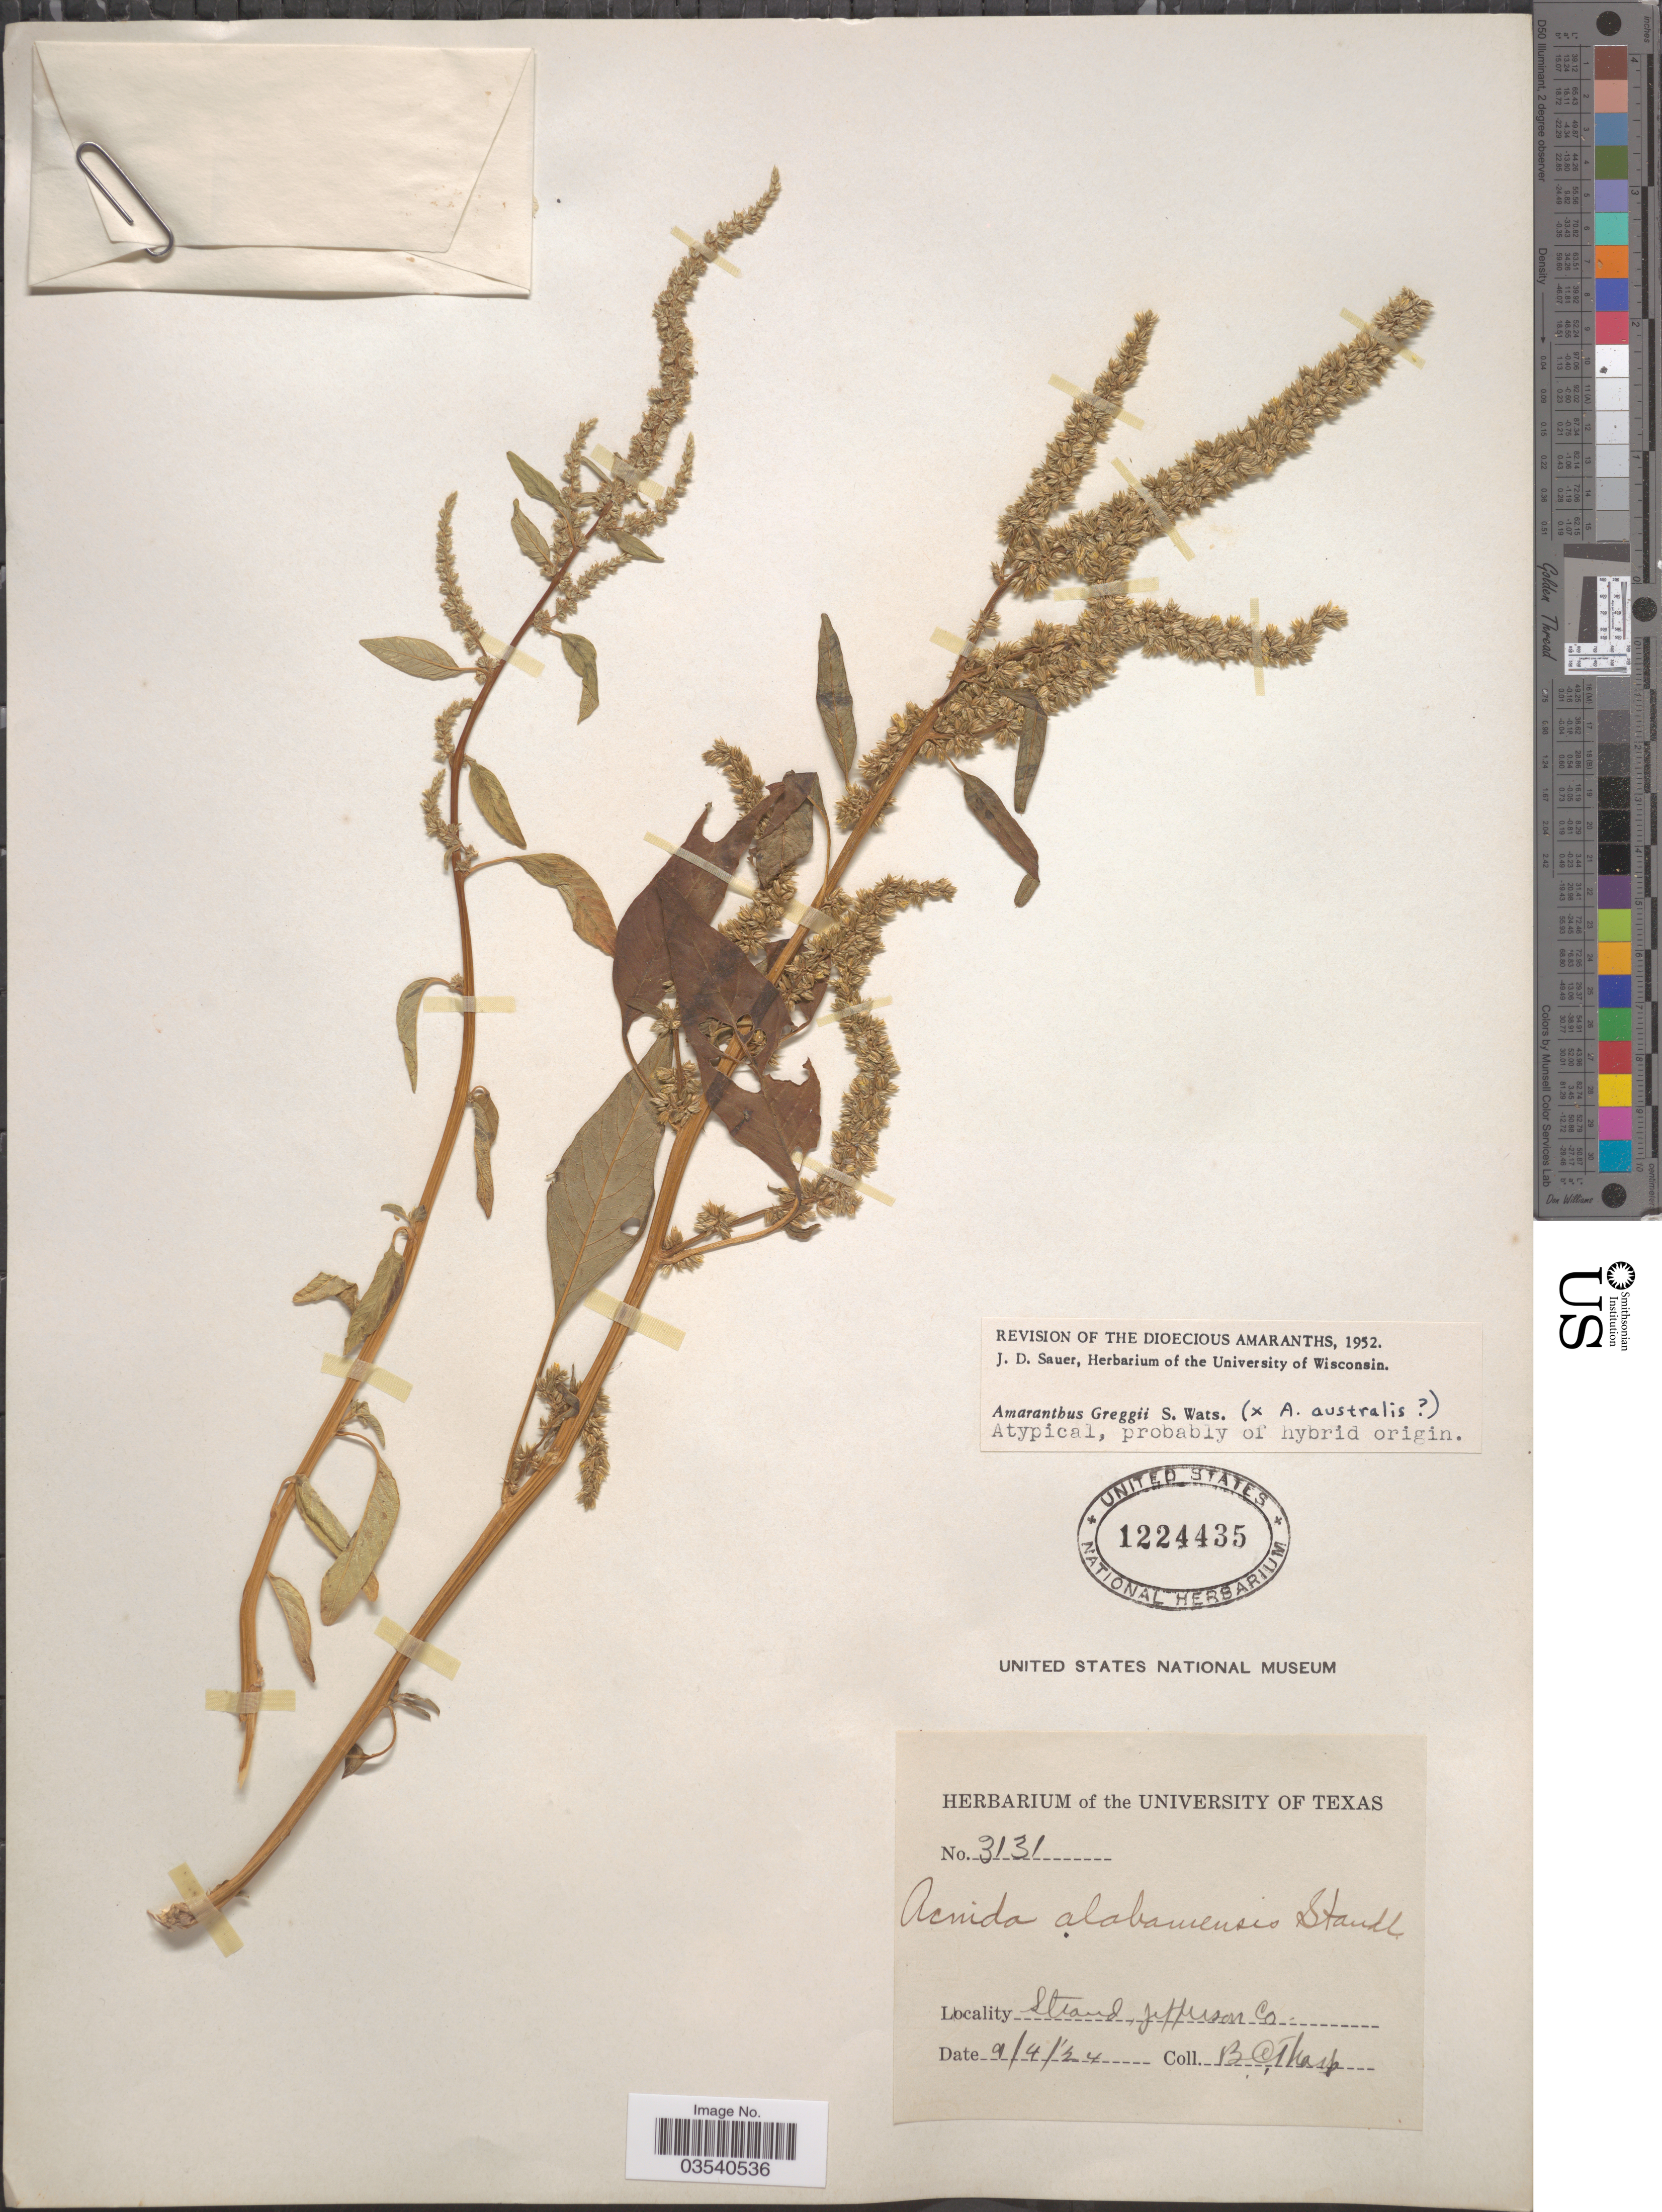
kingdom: Plantae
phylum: Tracheophyta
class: Magnoliopsida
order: Caryophyllales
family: Amaranthaceae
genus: Amaranthus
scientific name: Amaranthus greggii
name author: S. Watson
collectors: B. C. Tharp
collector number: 3131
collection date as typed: Transcribed d/m/y: 4/9/24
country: United States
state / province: Texas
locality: Strand, Jefferson Co.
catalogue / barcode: US 1224435